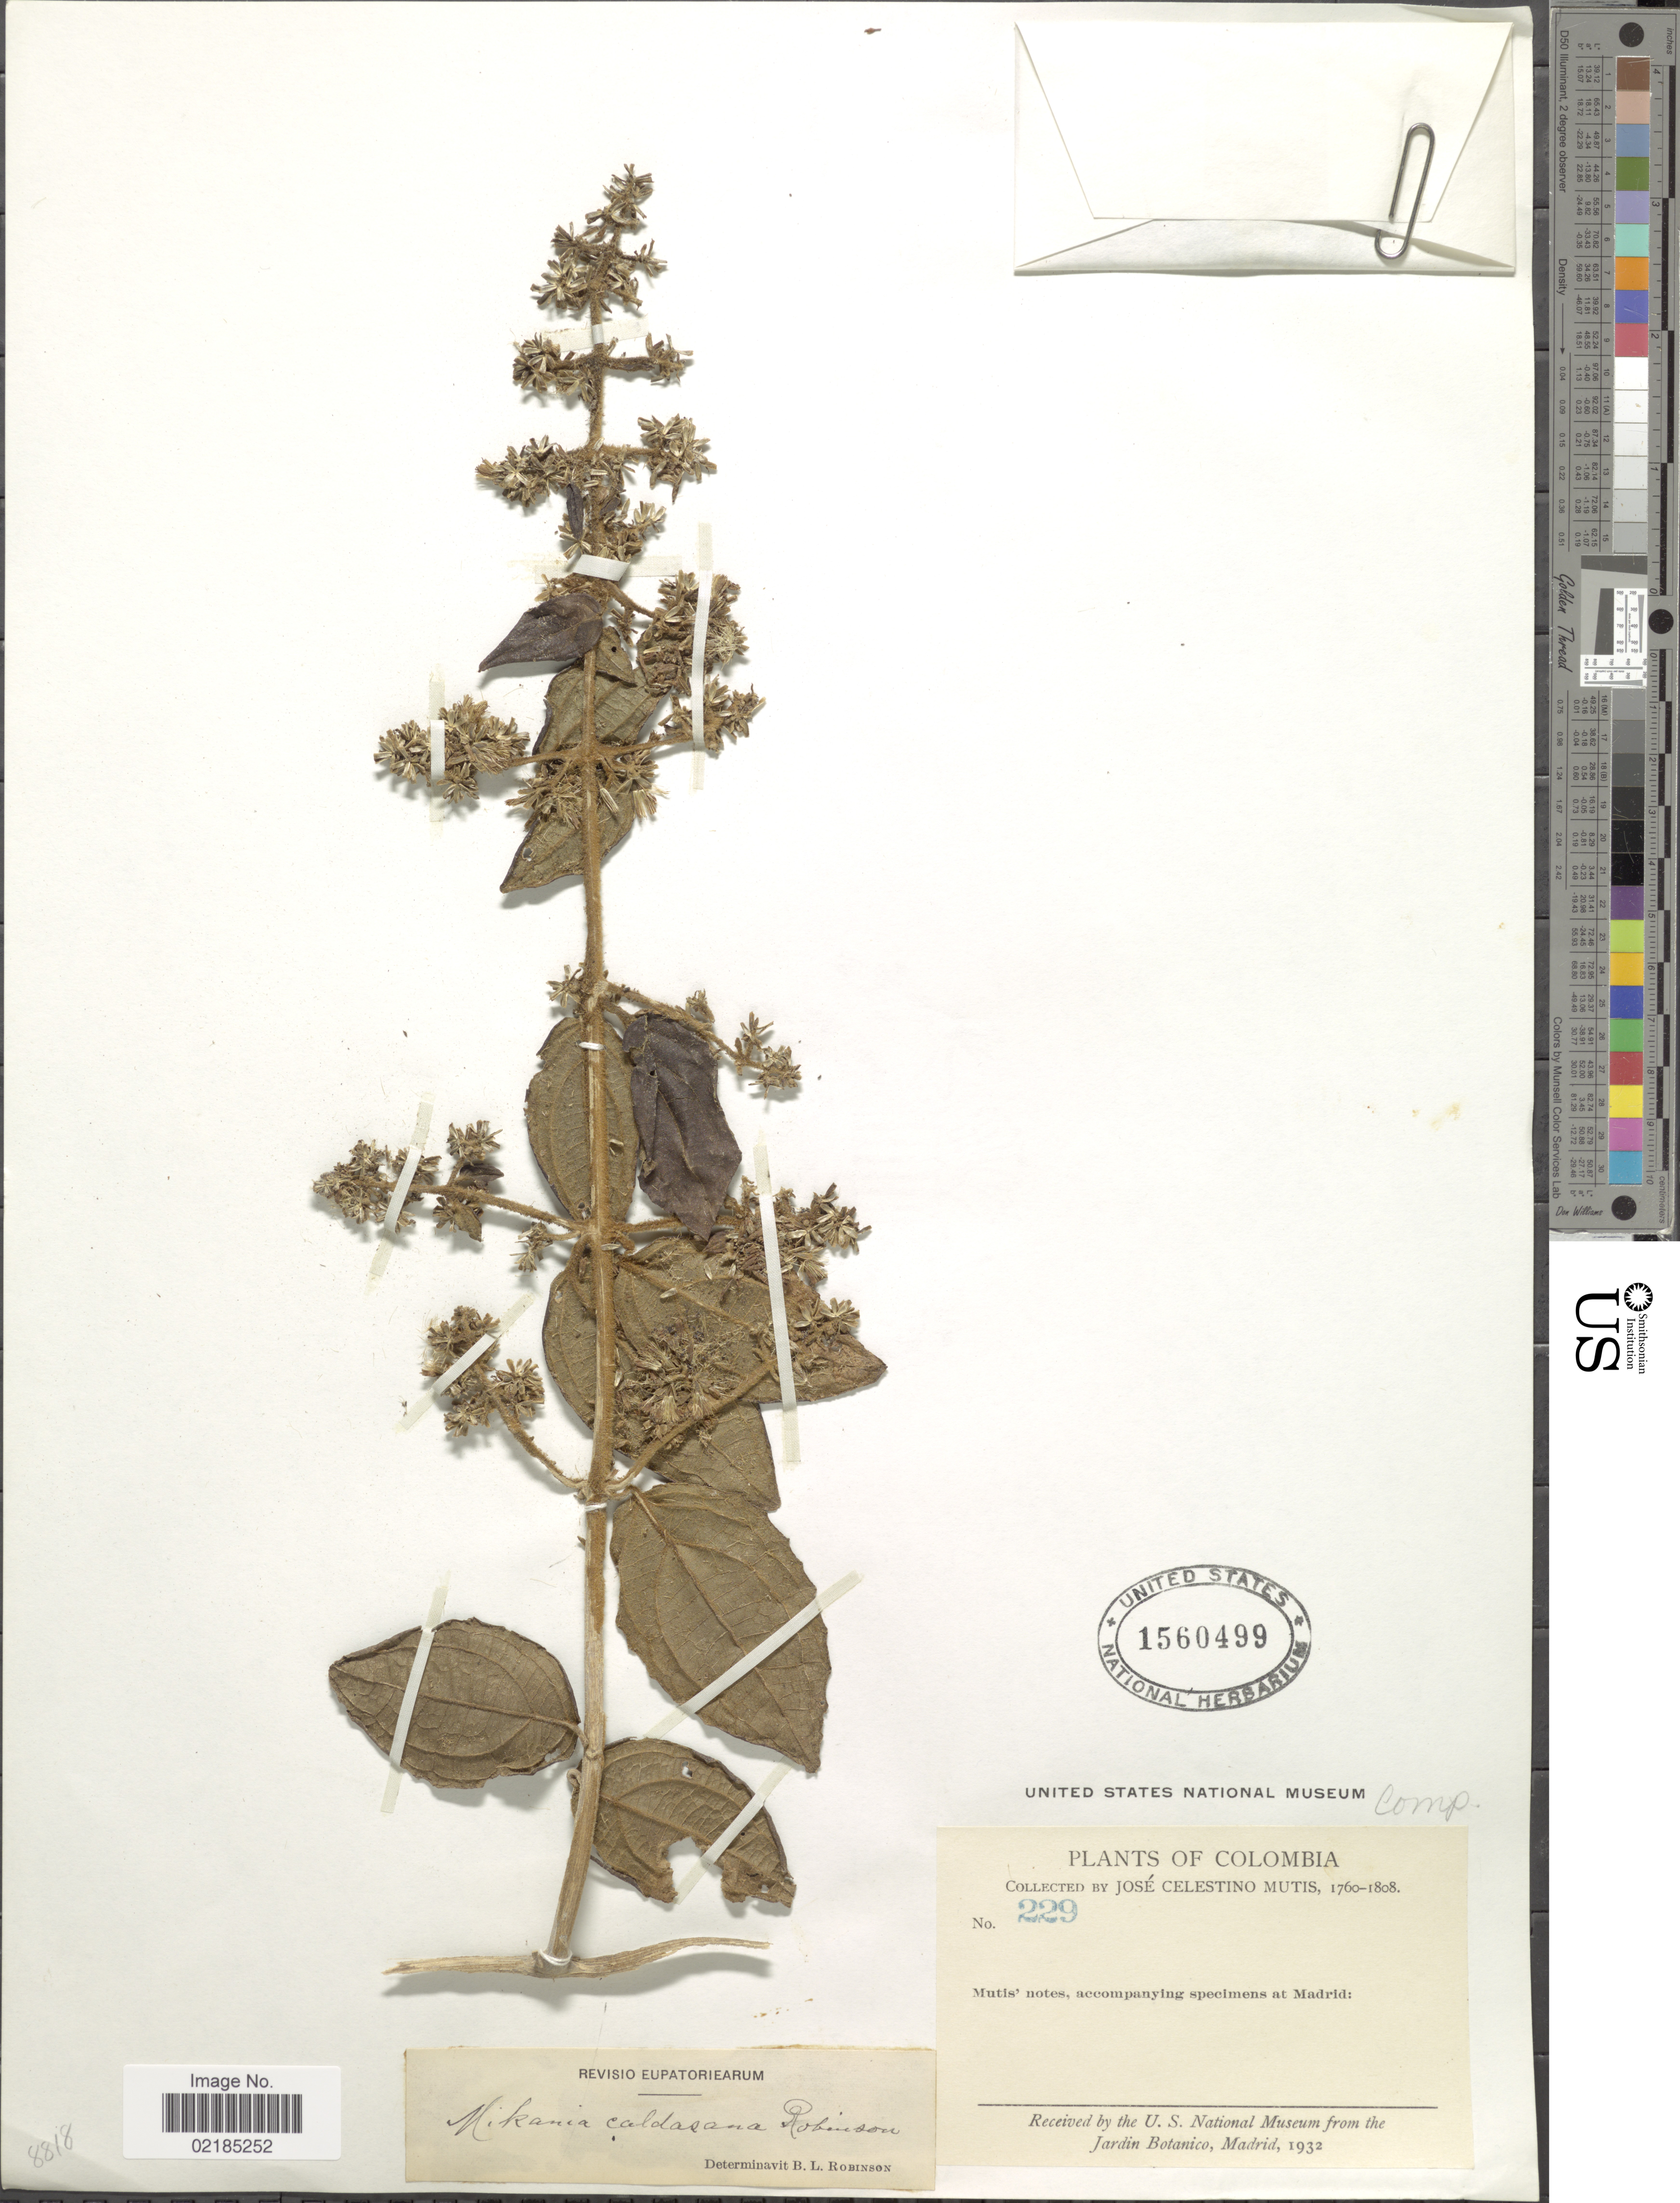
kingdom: Plantae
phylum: Tracheophyta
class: Magnoliopsida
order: Asterales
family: Asteraceae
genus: Mikania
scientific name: Mikania caldasana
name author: B.L. Rob.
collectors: J. C. B. Mutis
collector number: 229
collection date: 1760/1808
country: Colombia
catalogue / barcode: US 1560499